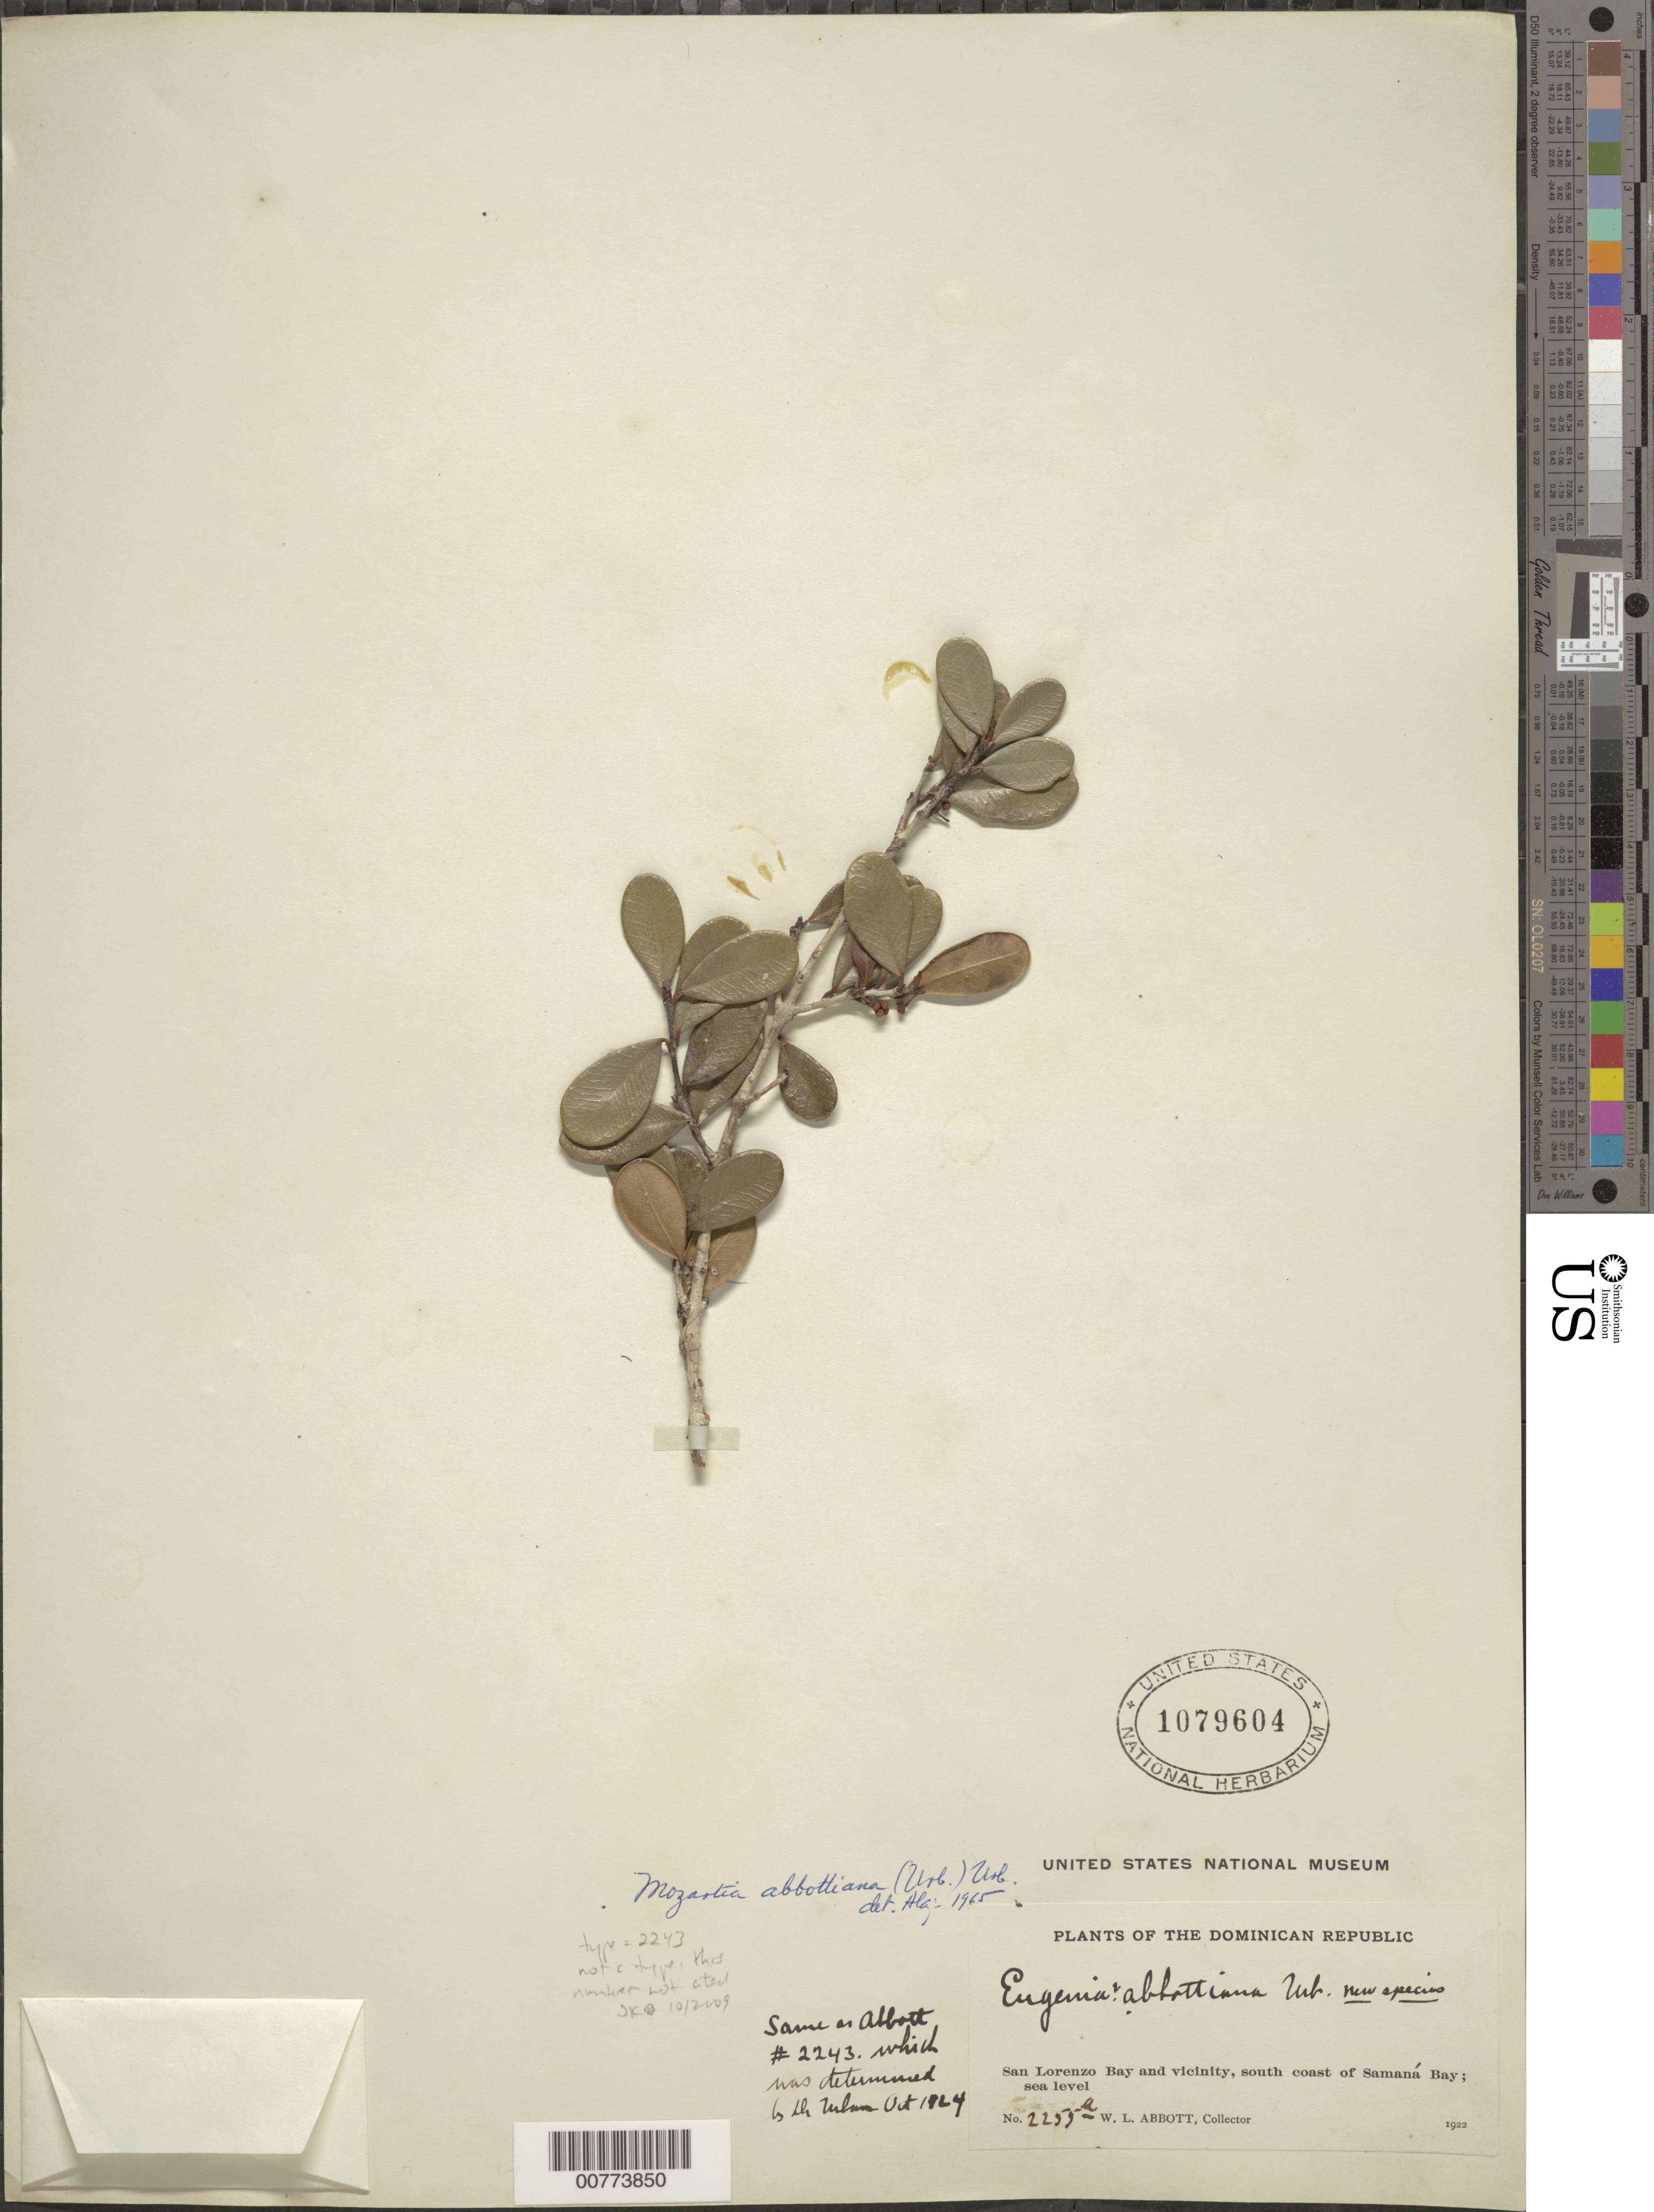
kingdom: Plantae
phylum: Tracheophyta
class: Magnoliopsida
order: Myrtales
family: Myrtaceae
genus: Myrcia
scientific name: Myrcia abbottiana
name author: (Urb.) Alain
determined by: Liogier, Alain H.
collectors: W. L. Abbott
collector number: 2255a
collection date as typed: Apr 1922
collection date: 1922-04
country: Dominican Republic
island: Hispaniola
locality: San Lorenzo Bay and vicinity, south coast of Samaná Bay.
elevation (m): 0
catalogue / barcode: US 1079604